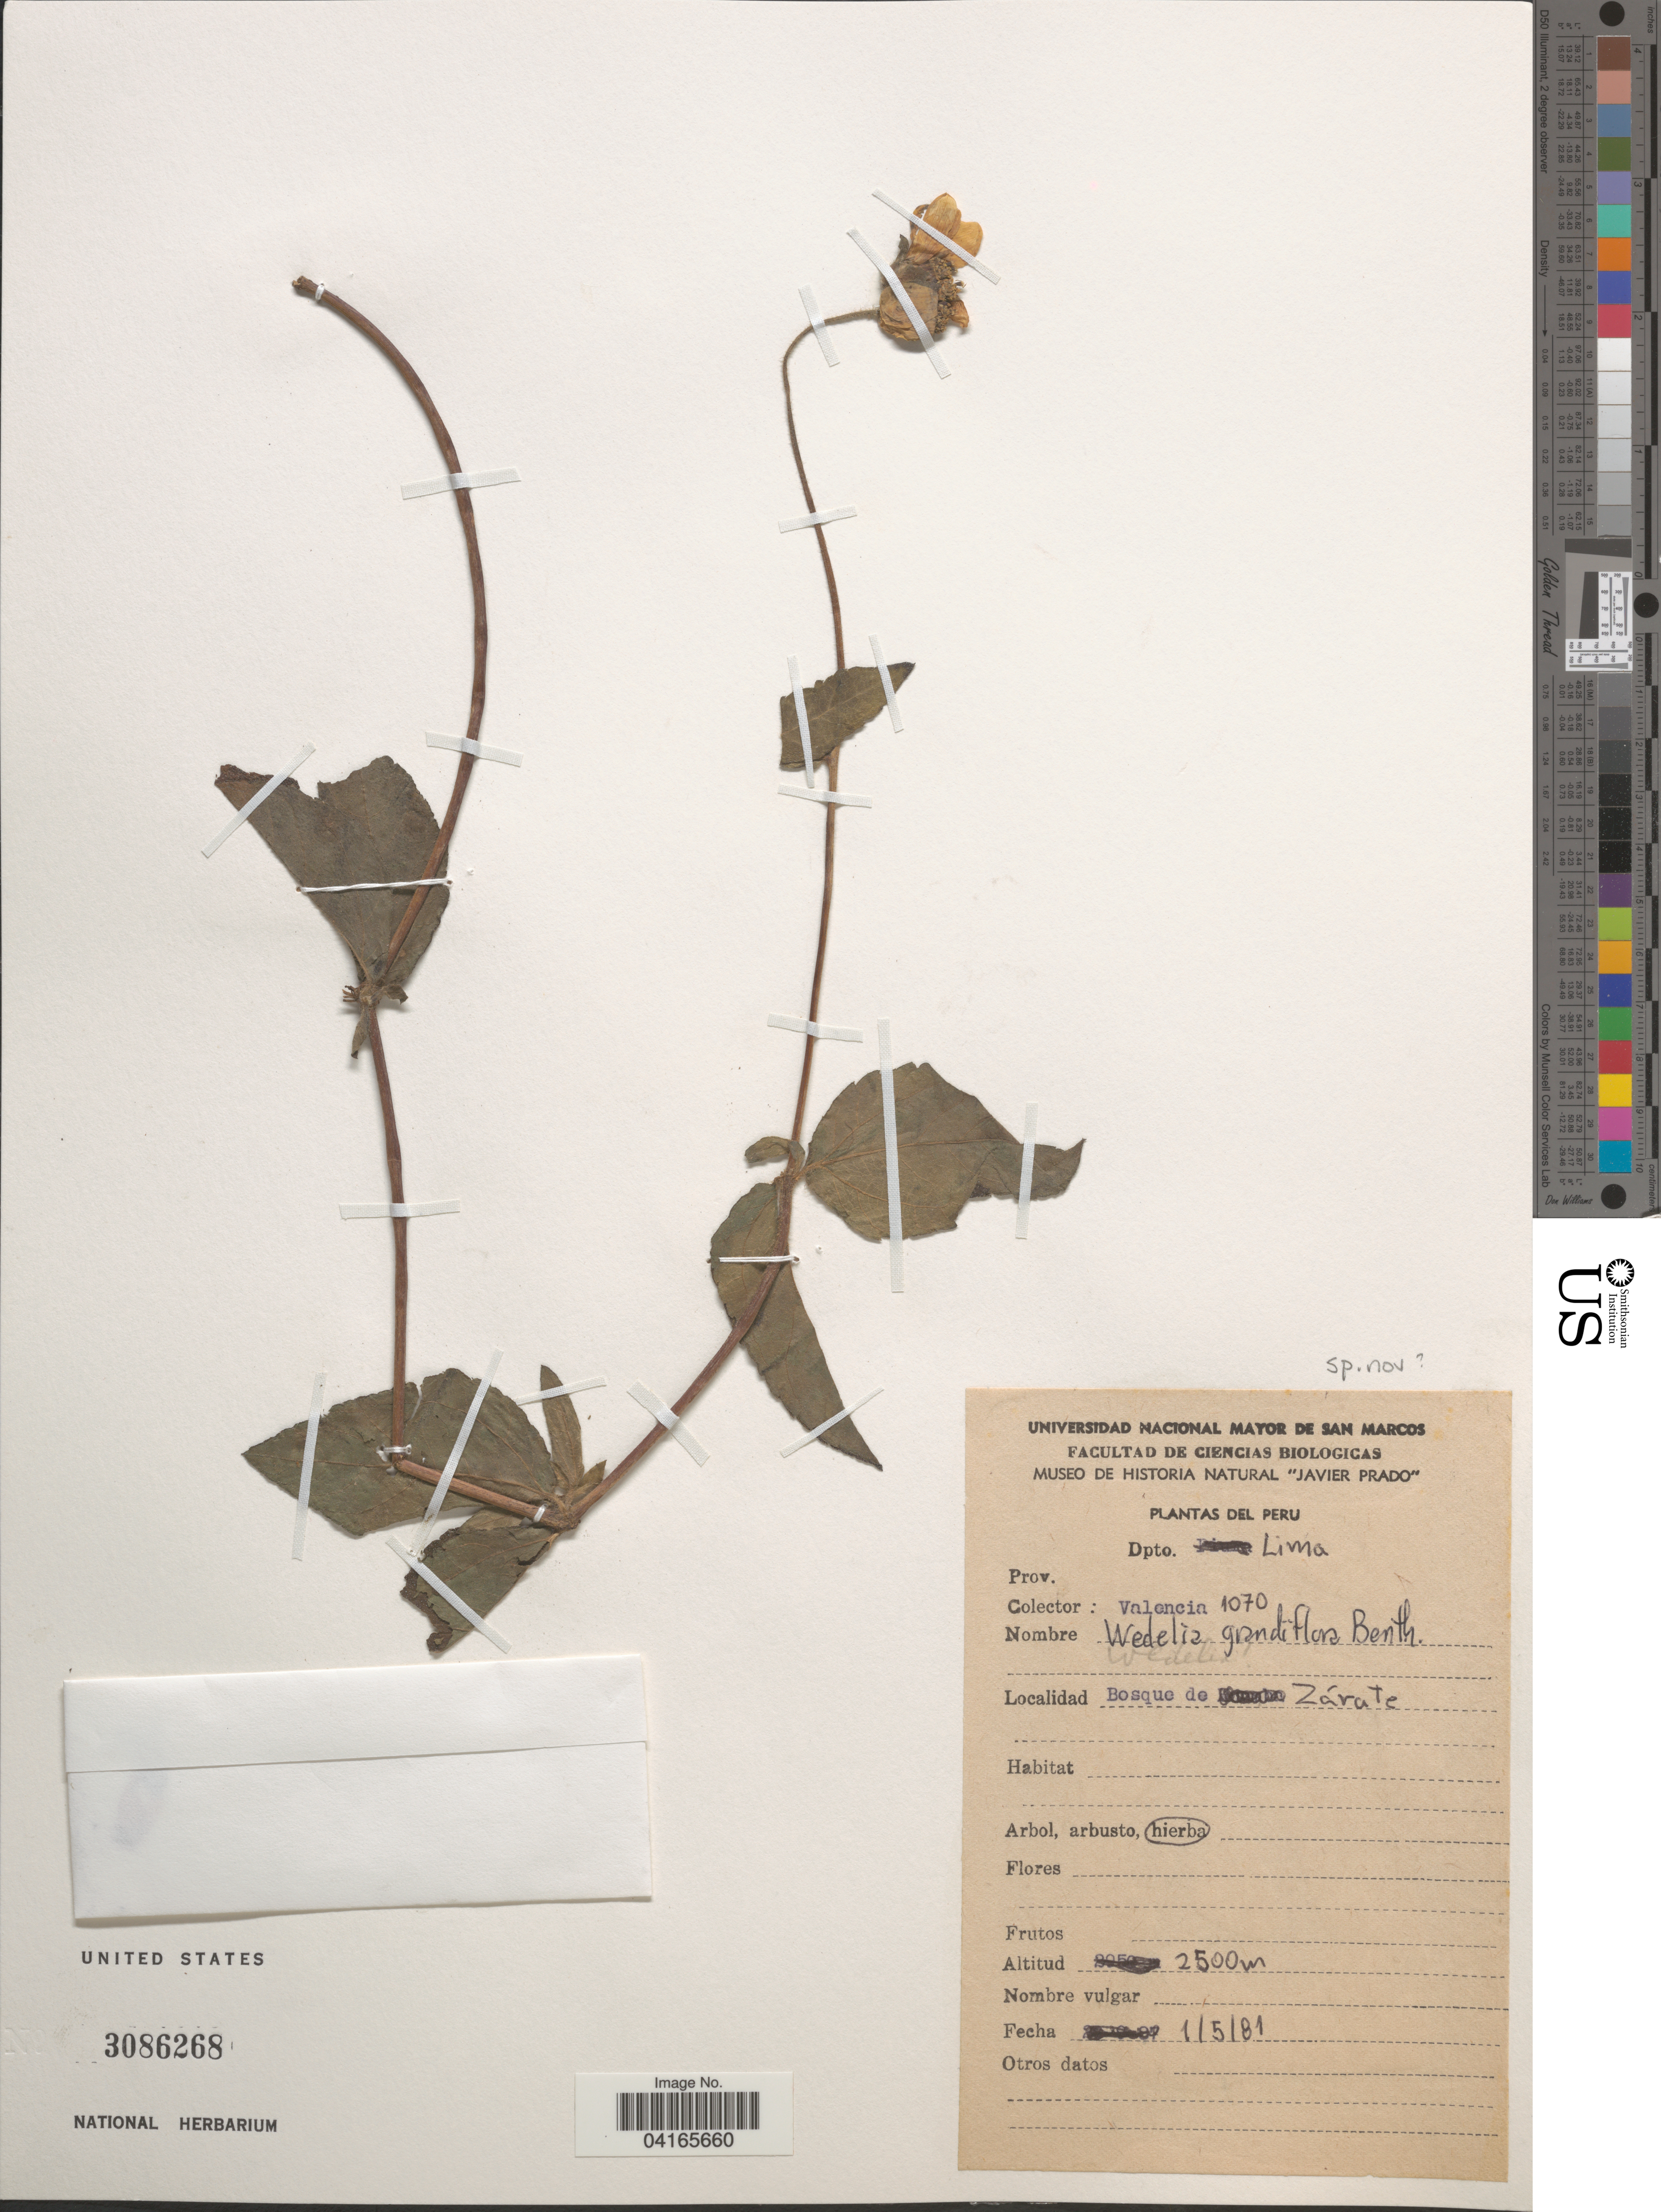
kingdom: Plantae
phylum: Tracheophyta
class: Magnoliopsida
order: Asterales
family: Asteraceae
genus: Wedelia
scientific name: Wedelia grandiflora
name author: Benth.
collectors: -. Valencia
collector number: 1070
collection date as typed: Transcribed d/m/y: 1/5/81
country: Peru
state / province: Lima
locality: Dpto. Lima. Bosque de Zárate.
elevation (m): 2500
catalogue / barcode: US 3086268